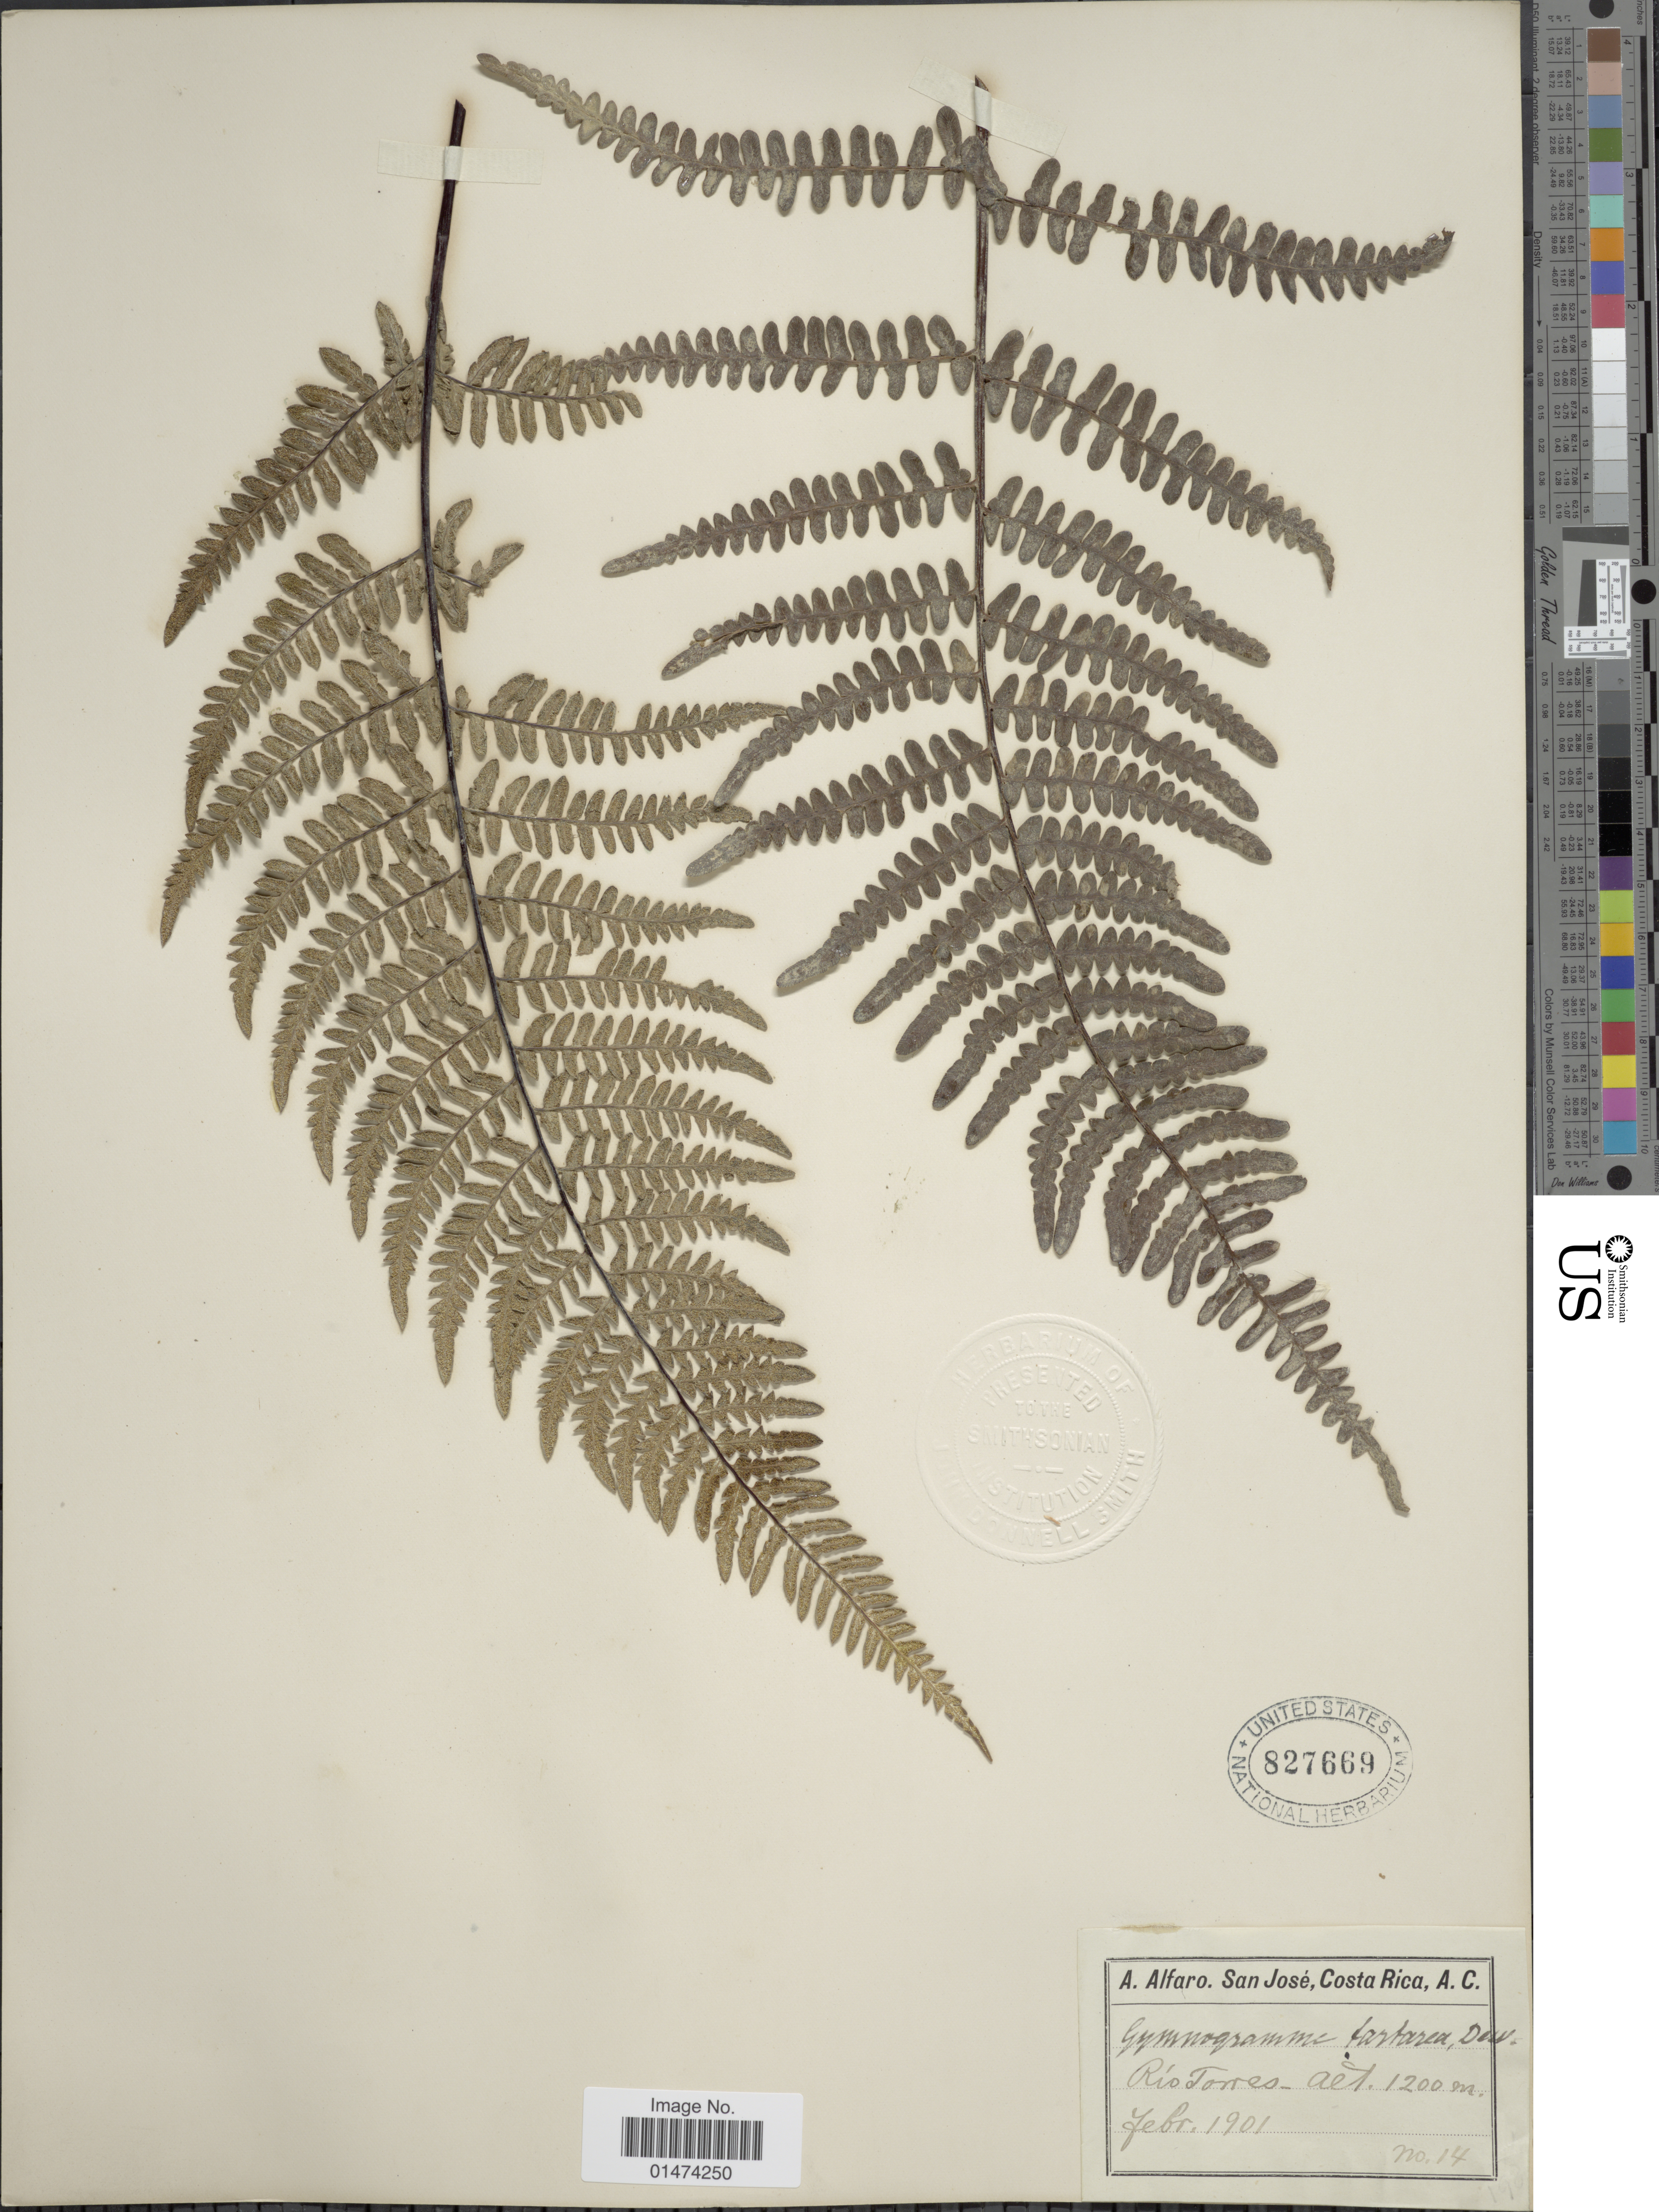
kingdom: Plantae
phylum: Tracheophyta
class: Polypodiopsida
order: Polypodiales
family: Pteridaceae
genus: Pityrogramma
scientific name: Pityrogramma tartarea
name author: (Cav.) Maxon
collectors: A. Alfaro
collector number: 14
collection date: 1901-02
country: Costa Rica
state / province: San José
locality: Rio Torres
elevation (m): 1200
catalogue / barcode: US 827669